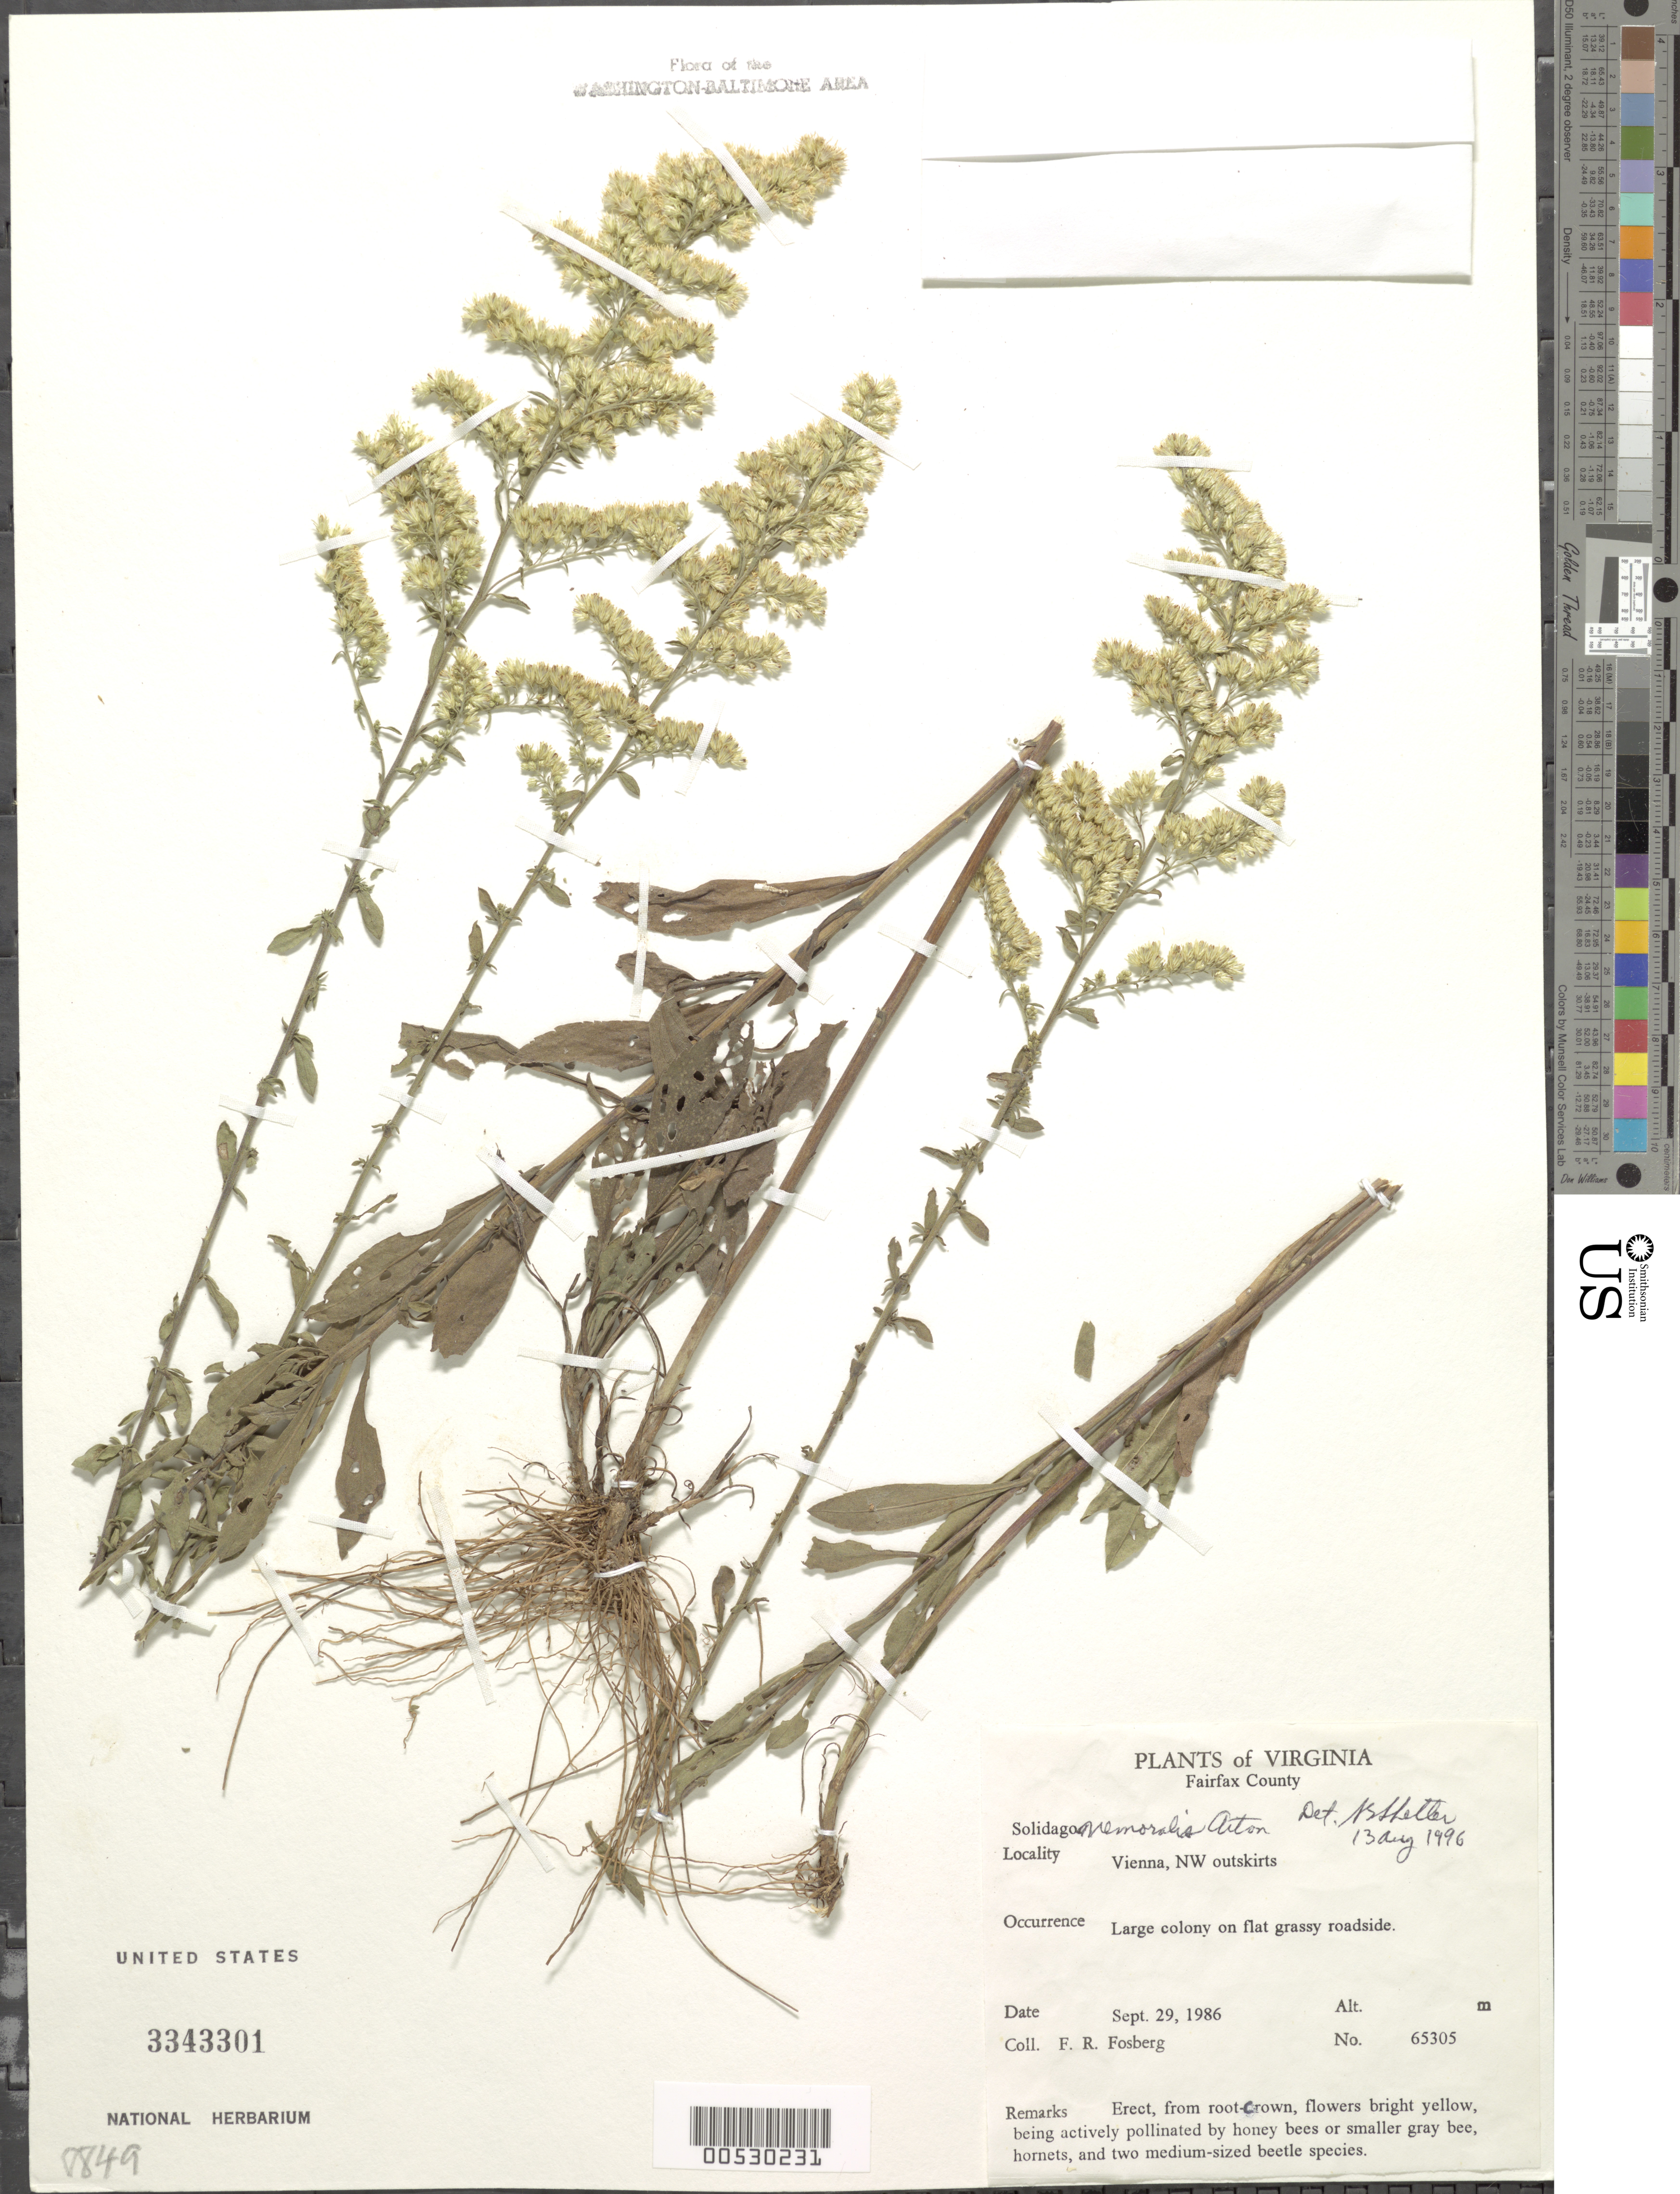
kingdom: Plantae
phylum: Tracheophyta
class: Magnoliopsida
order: Asterales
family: Asteraceae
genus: Solidago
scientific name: Solidago nemoralis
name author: Aiton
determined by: Shetler, Stanwyn G., (US), NMNH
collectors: F. R. Fosberg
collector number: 65305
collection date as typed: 29 Sep 1986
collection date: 1986-09-29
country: United States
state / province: Virginia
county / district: Fairfax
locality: Vienna, NW outskirts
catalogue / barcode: US 3343301